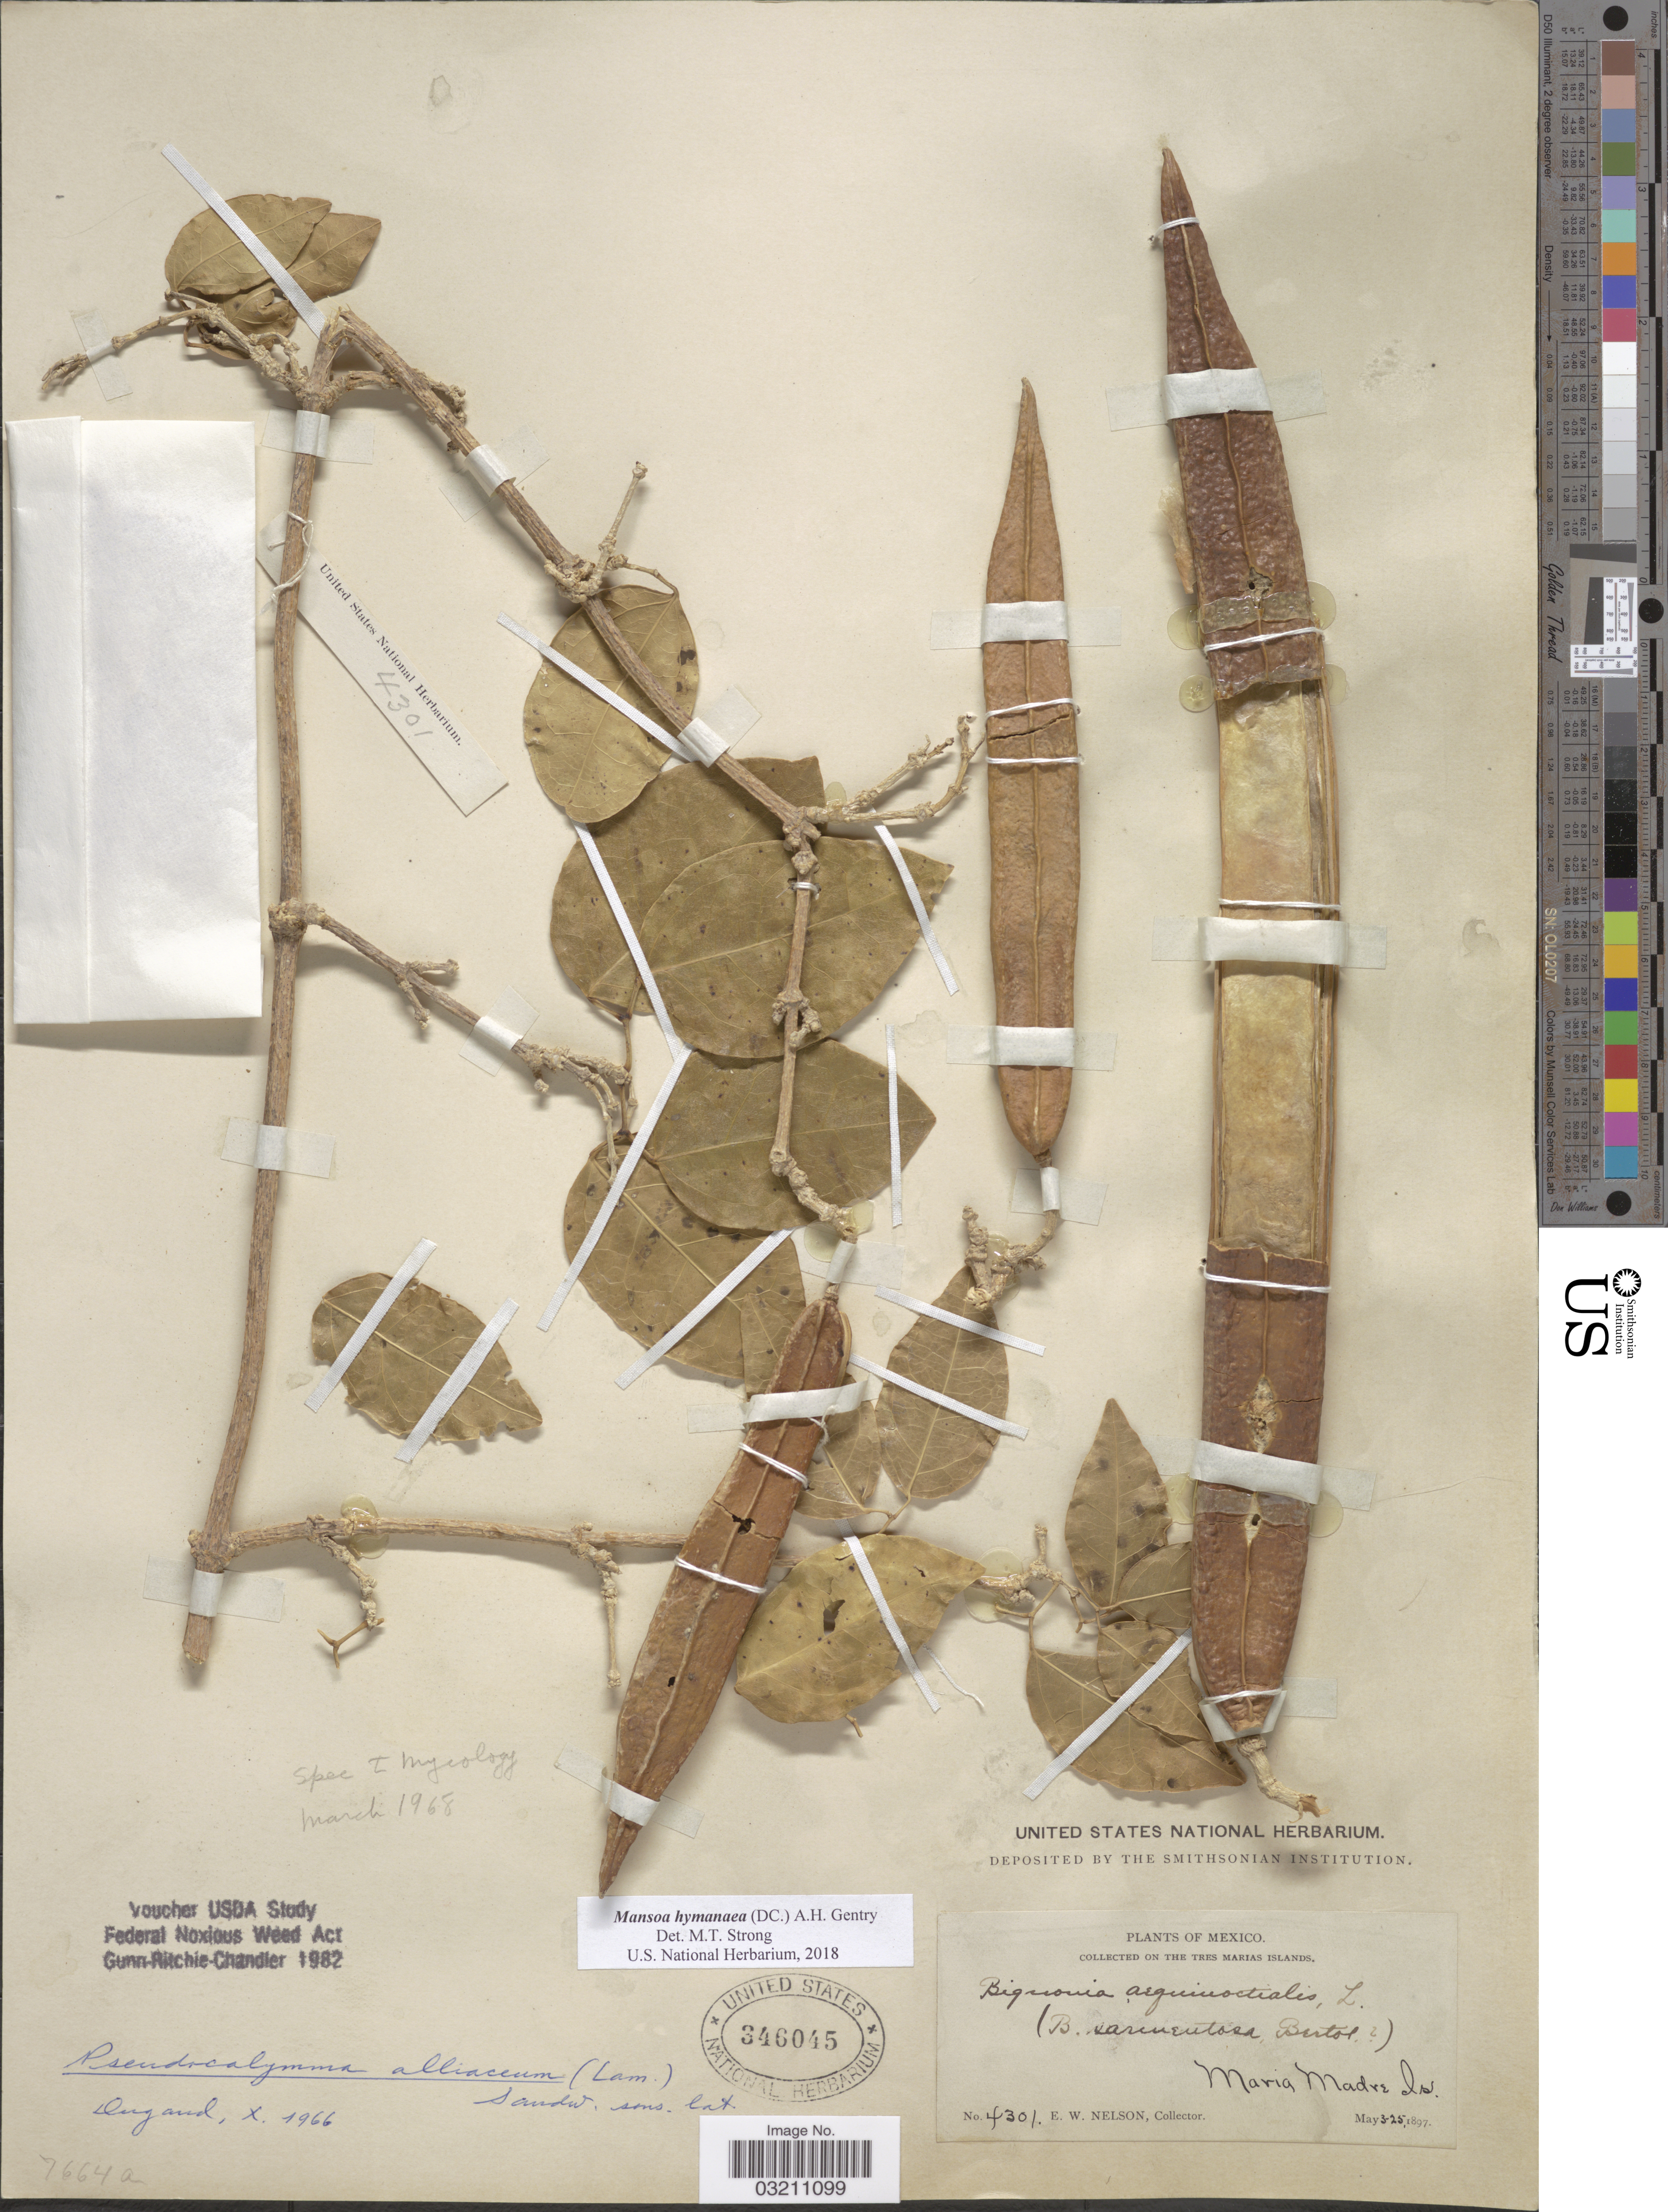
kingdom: Plantae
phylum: Tracheophyta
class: Magnoliopsida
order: Lamiales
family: Bignoniaceae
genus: Mansoa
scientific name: Mansoa hymenaea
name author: (DC.) A.H. Gentry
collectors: E. W. Nelson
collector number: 4301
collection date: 1897-05-03/1897-05-25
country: Mexico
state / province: Nayarit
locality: Tres Marias Islands. Maria Madre Is.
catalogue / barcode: US 346045